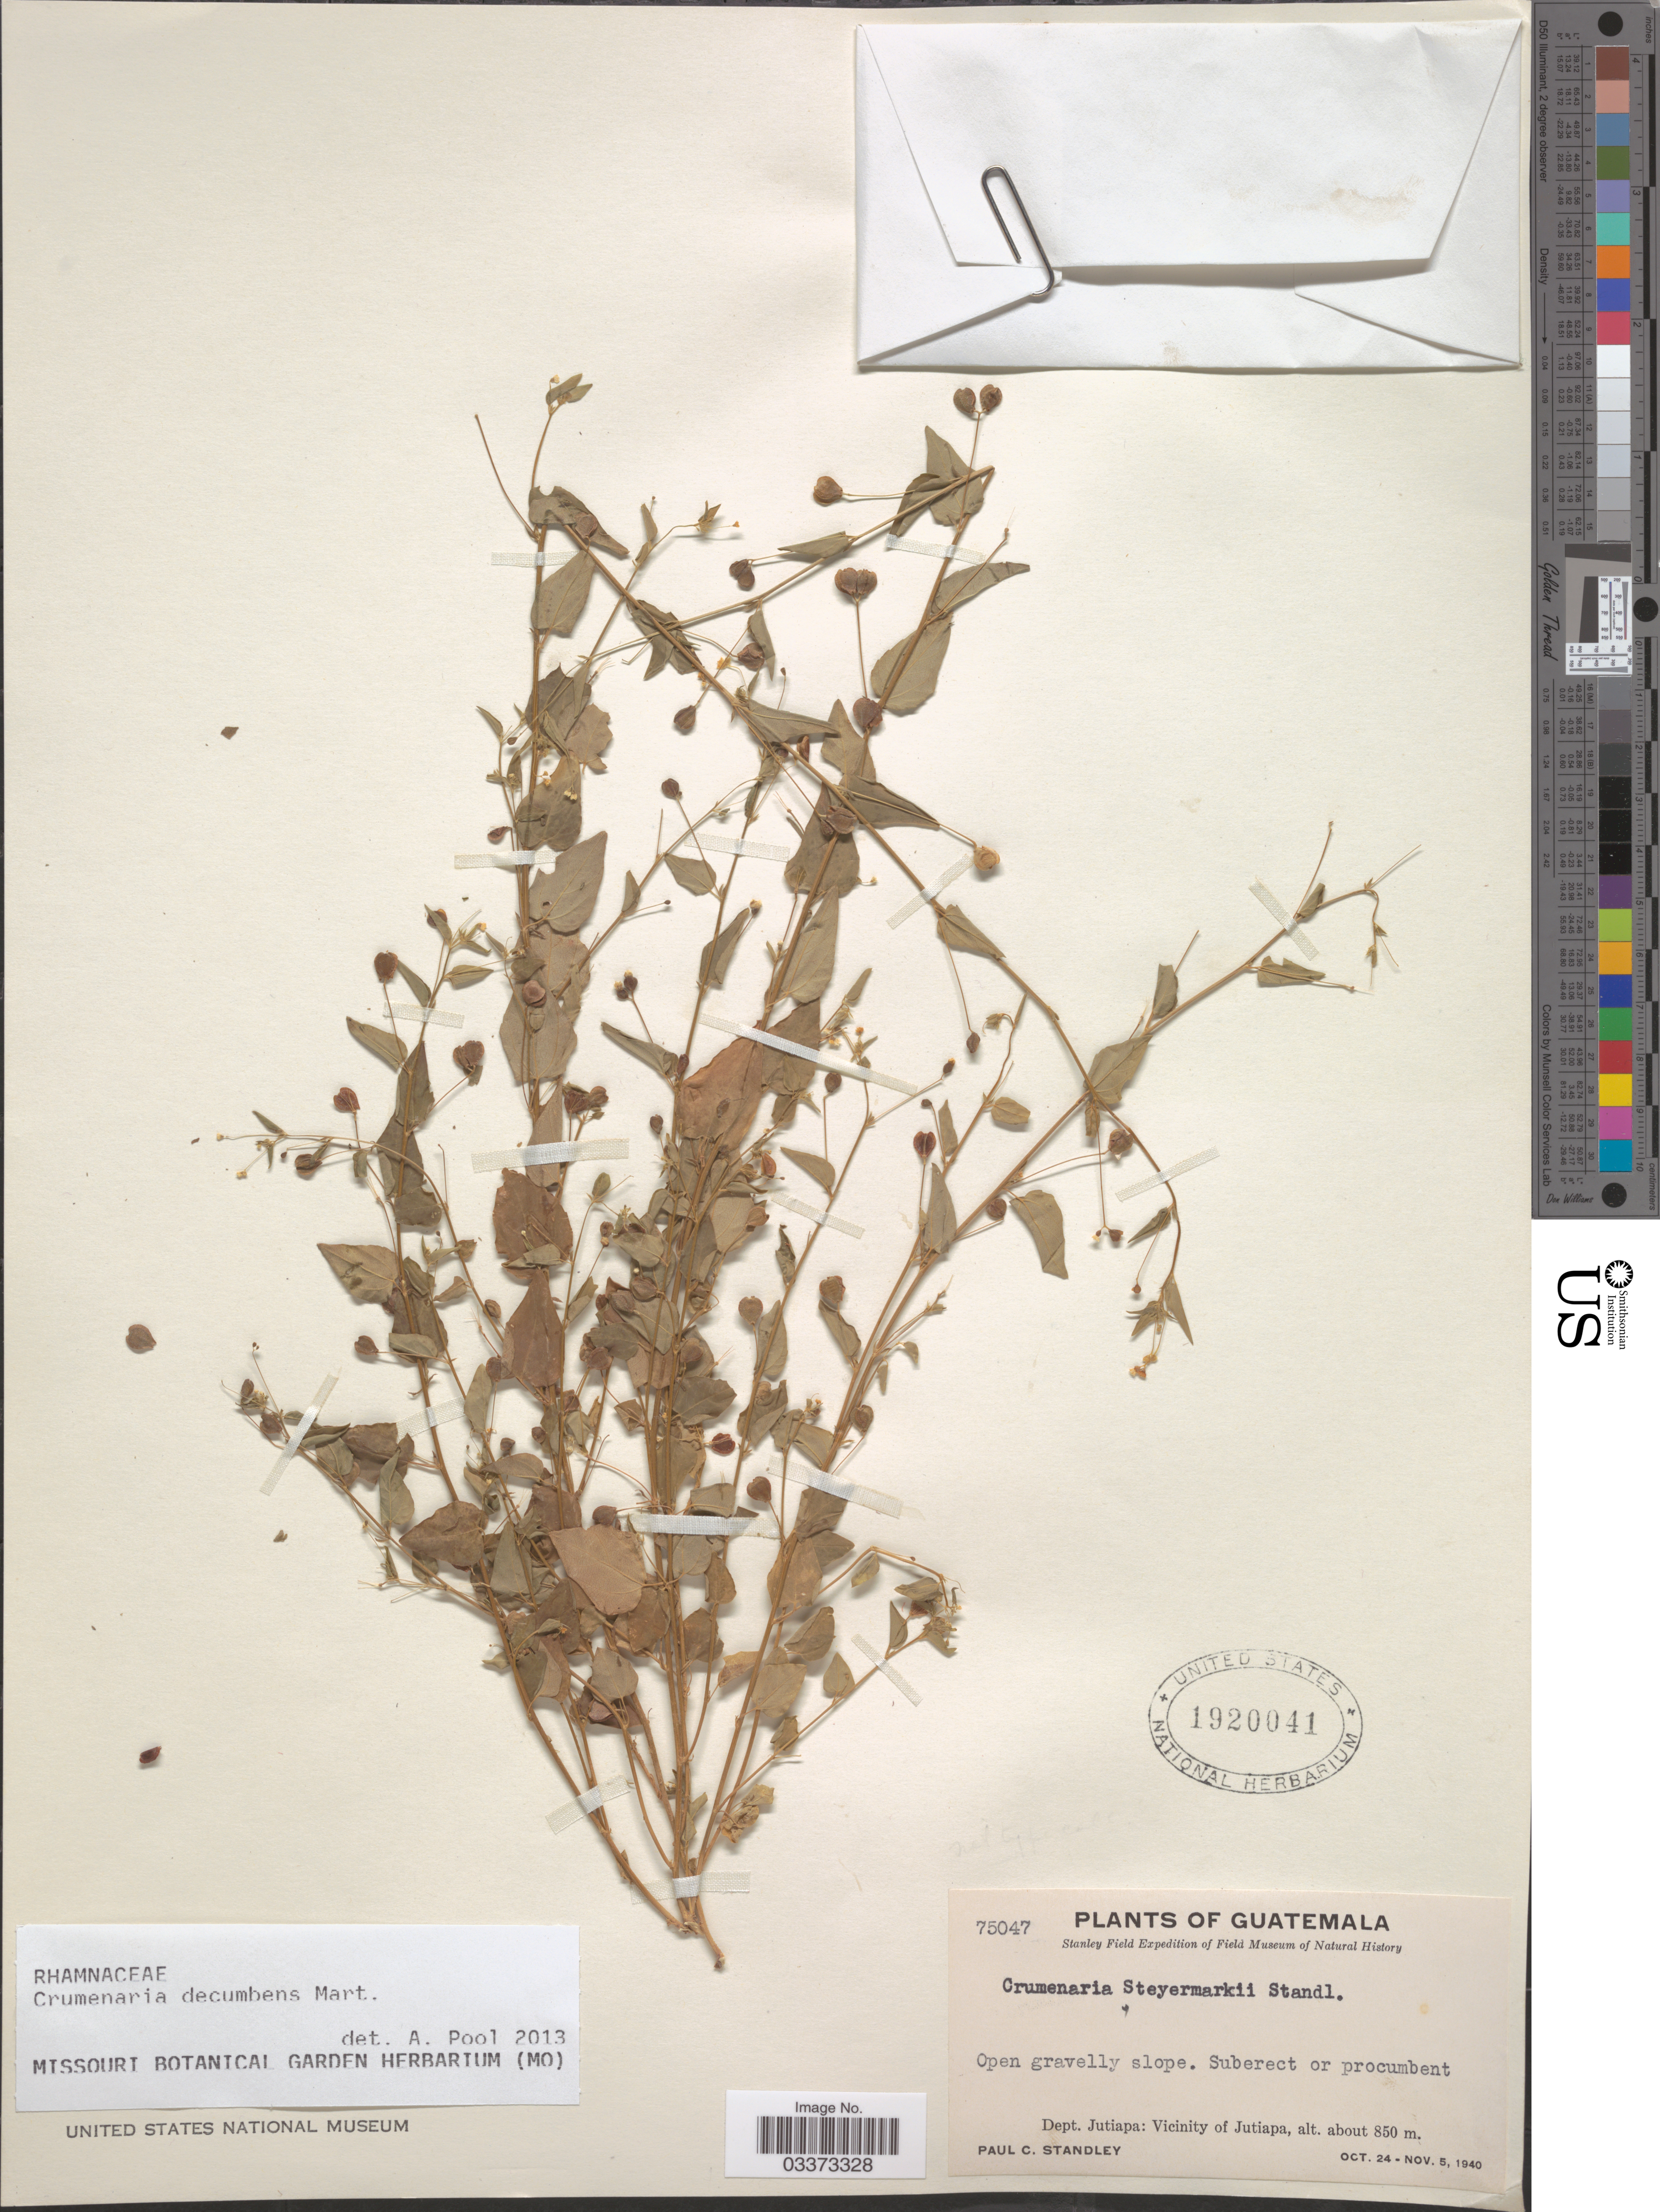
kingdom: Plantae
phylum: Tracheophyta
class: Magnoliopsida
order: Rosales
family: Rhamnaceae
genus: Crumenaria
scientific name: Crumenaria decumbens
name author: Mart.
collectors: P. C. Standley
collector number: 75047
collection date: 1940-10-24/1940-11-05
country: Guatemala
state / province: Jutiapa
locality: Open gravelly slope. Dept. Jutiapa: Vicinity of Jutiapa.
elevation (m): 850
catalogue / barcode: US 1920041